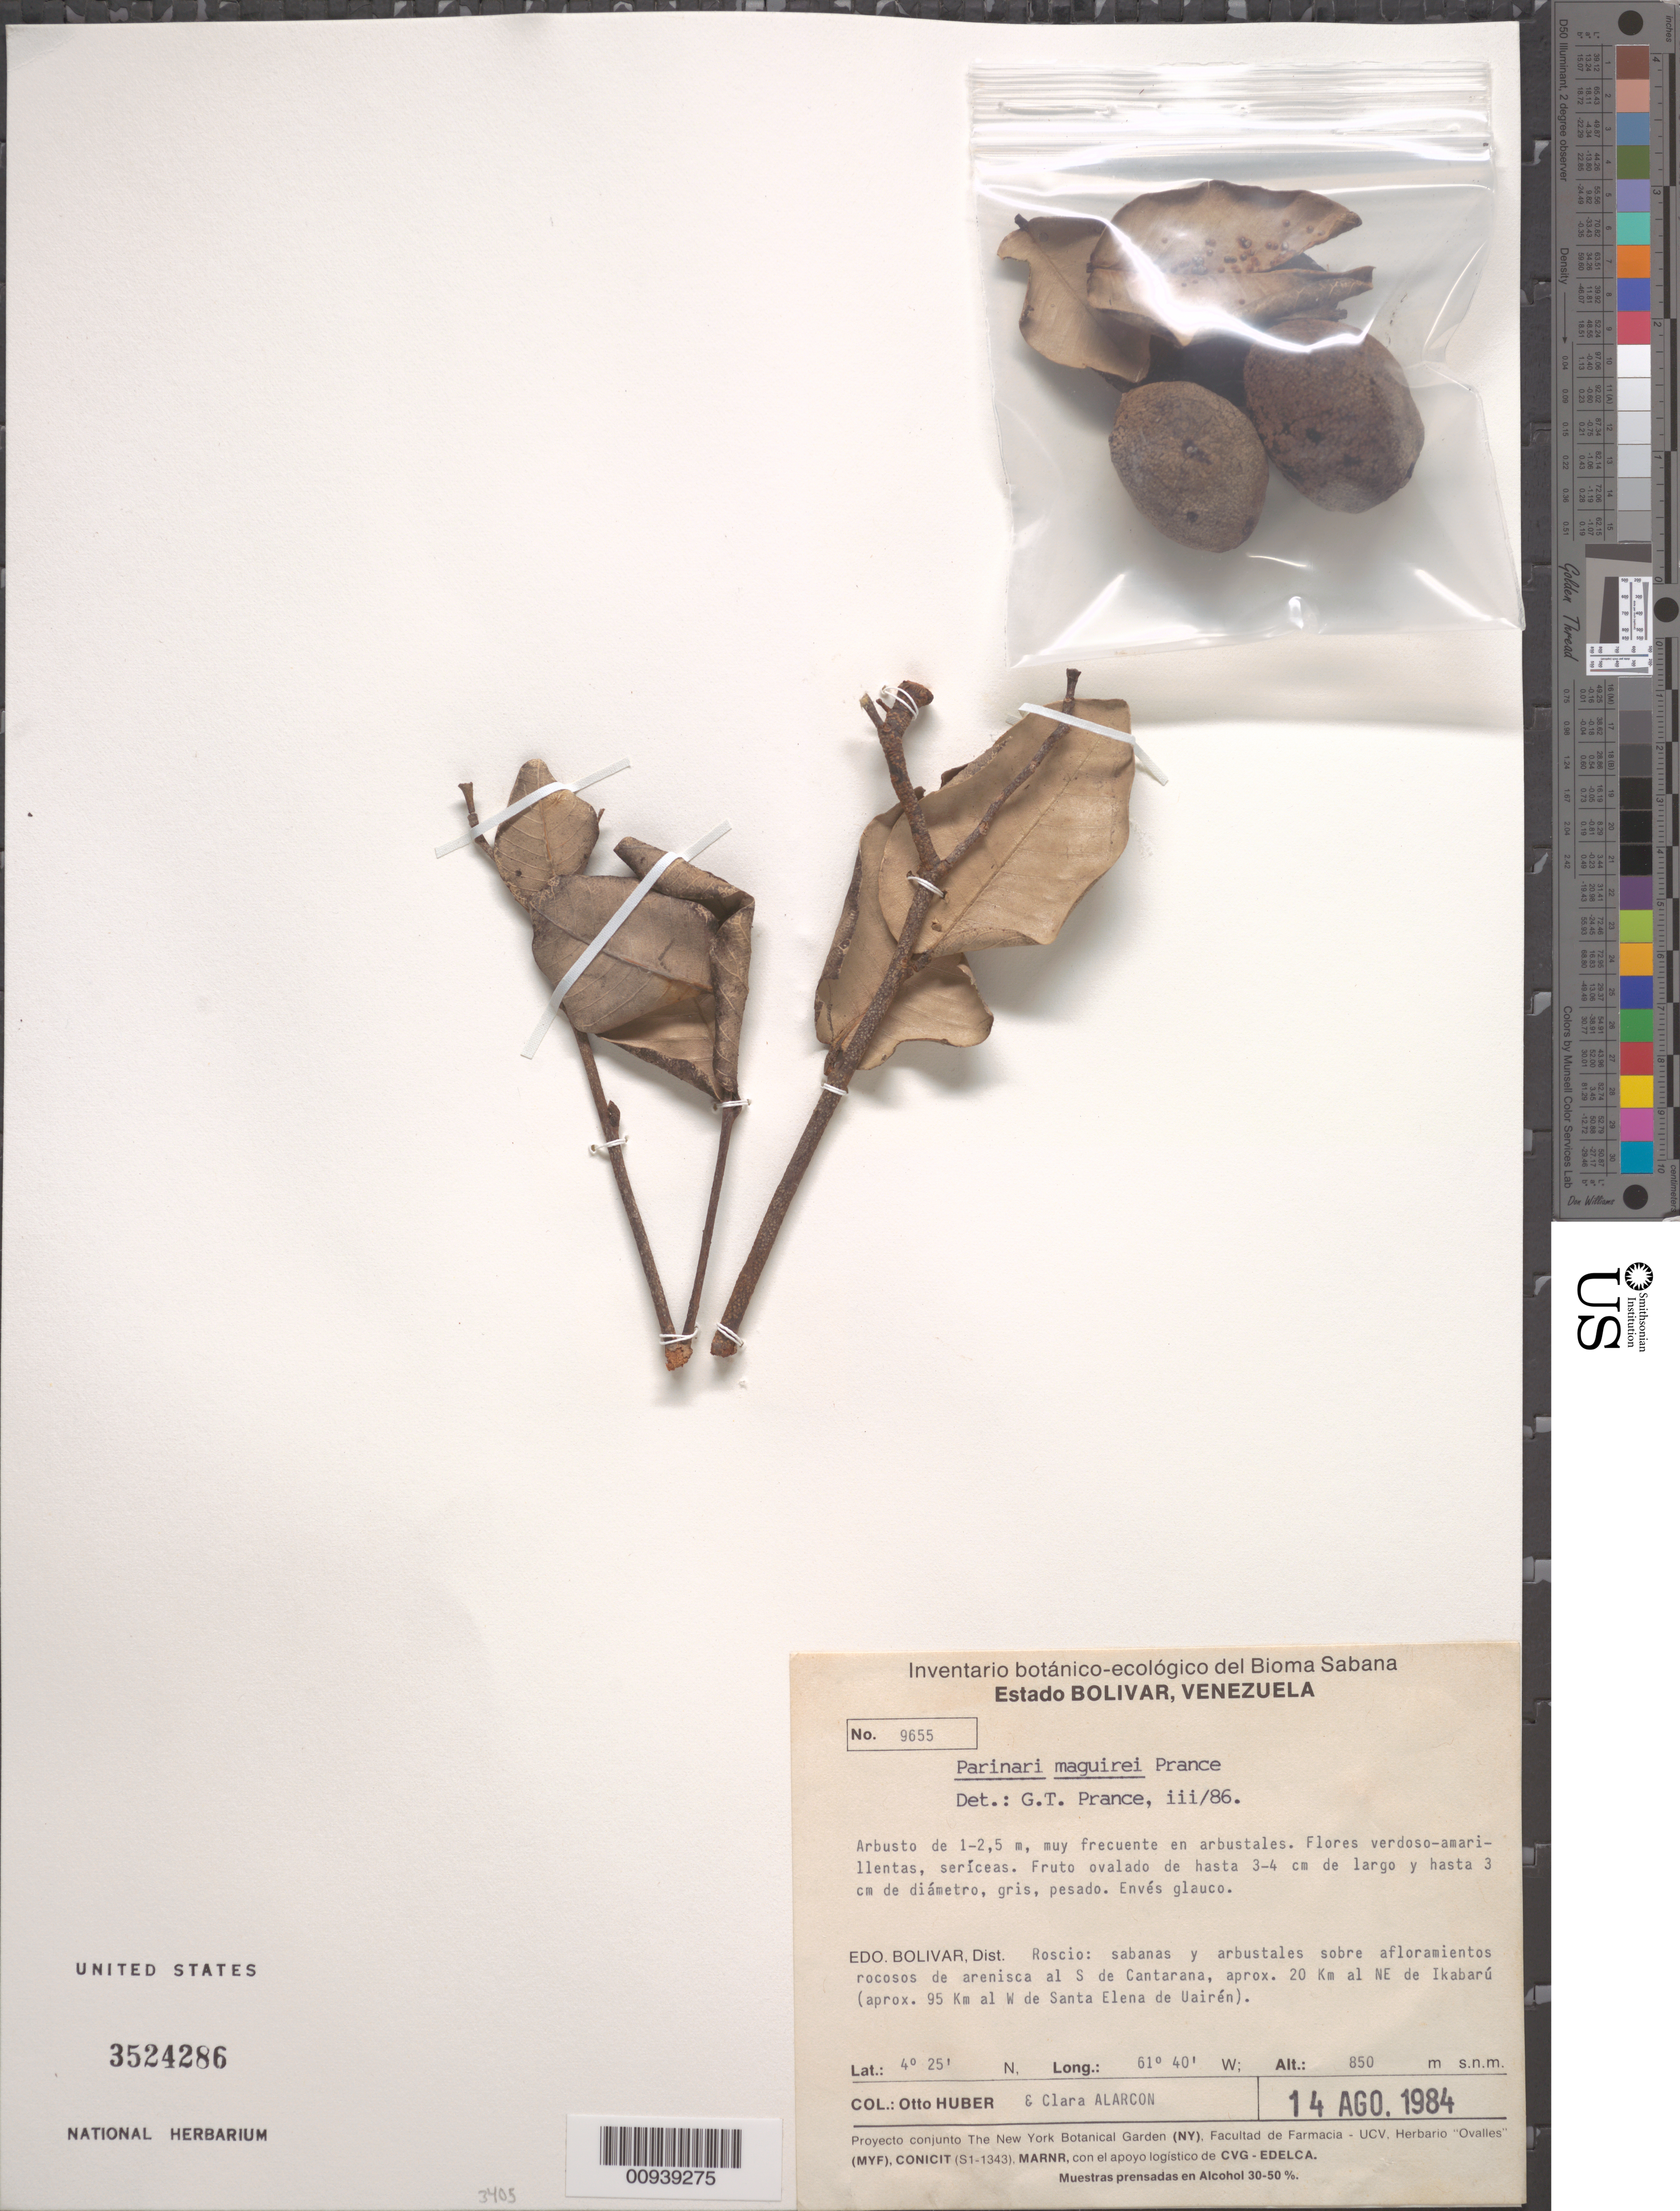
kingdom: Plantae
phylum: Tracheophyta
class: Magnoliopsida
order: Malpighiales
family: Chrysobalanaceae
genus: Parinari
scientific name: Parinari maguirei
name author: Prance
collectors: O. Huber & C. Alarcon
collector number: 9655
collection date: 1984-08-14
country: Venezuela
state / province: Bolivar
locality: Dist. Roscio: al S de Cantarana, aprox. 20 Km al NE de Ikabarú (aprox. 95 Km al W de Santa Elena de Uairén).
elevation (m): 850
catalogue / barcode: US 3524286